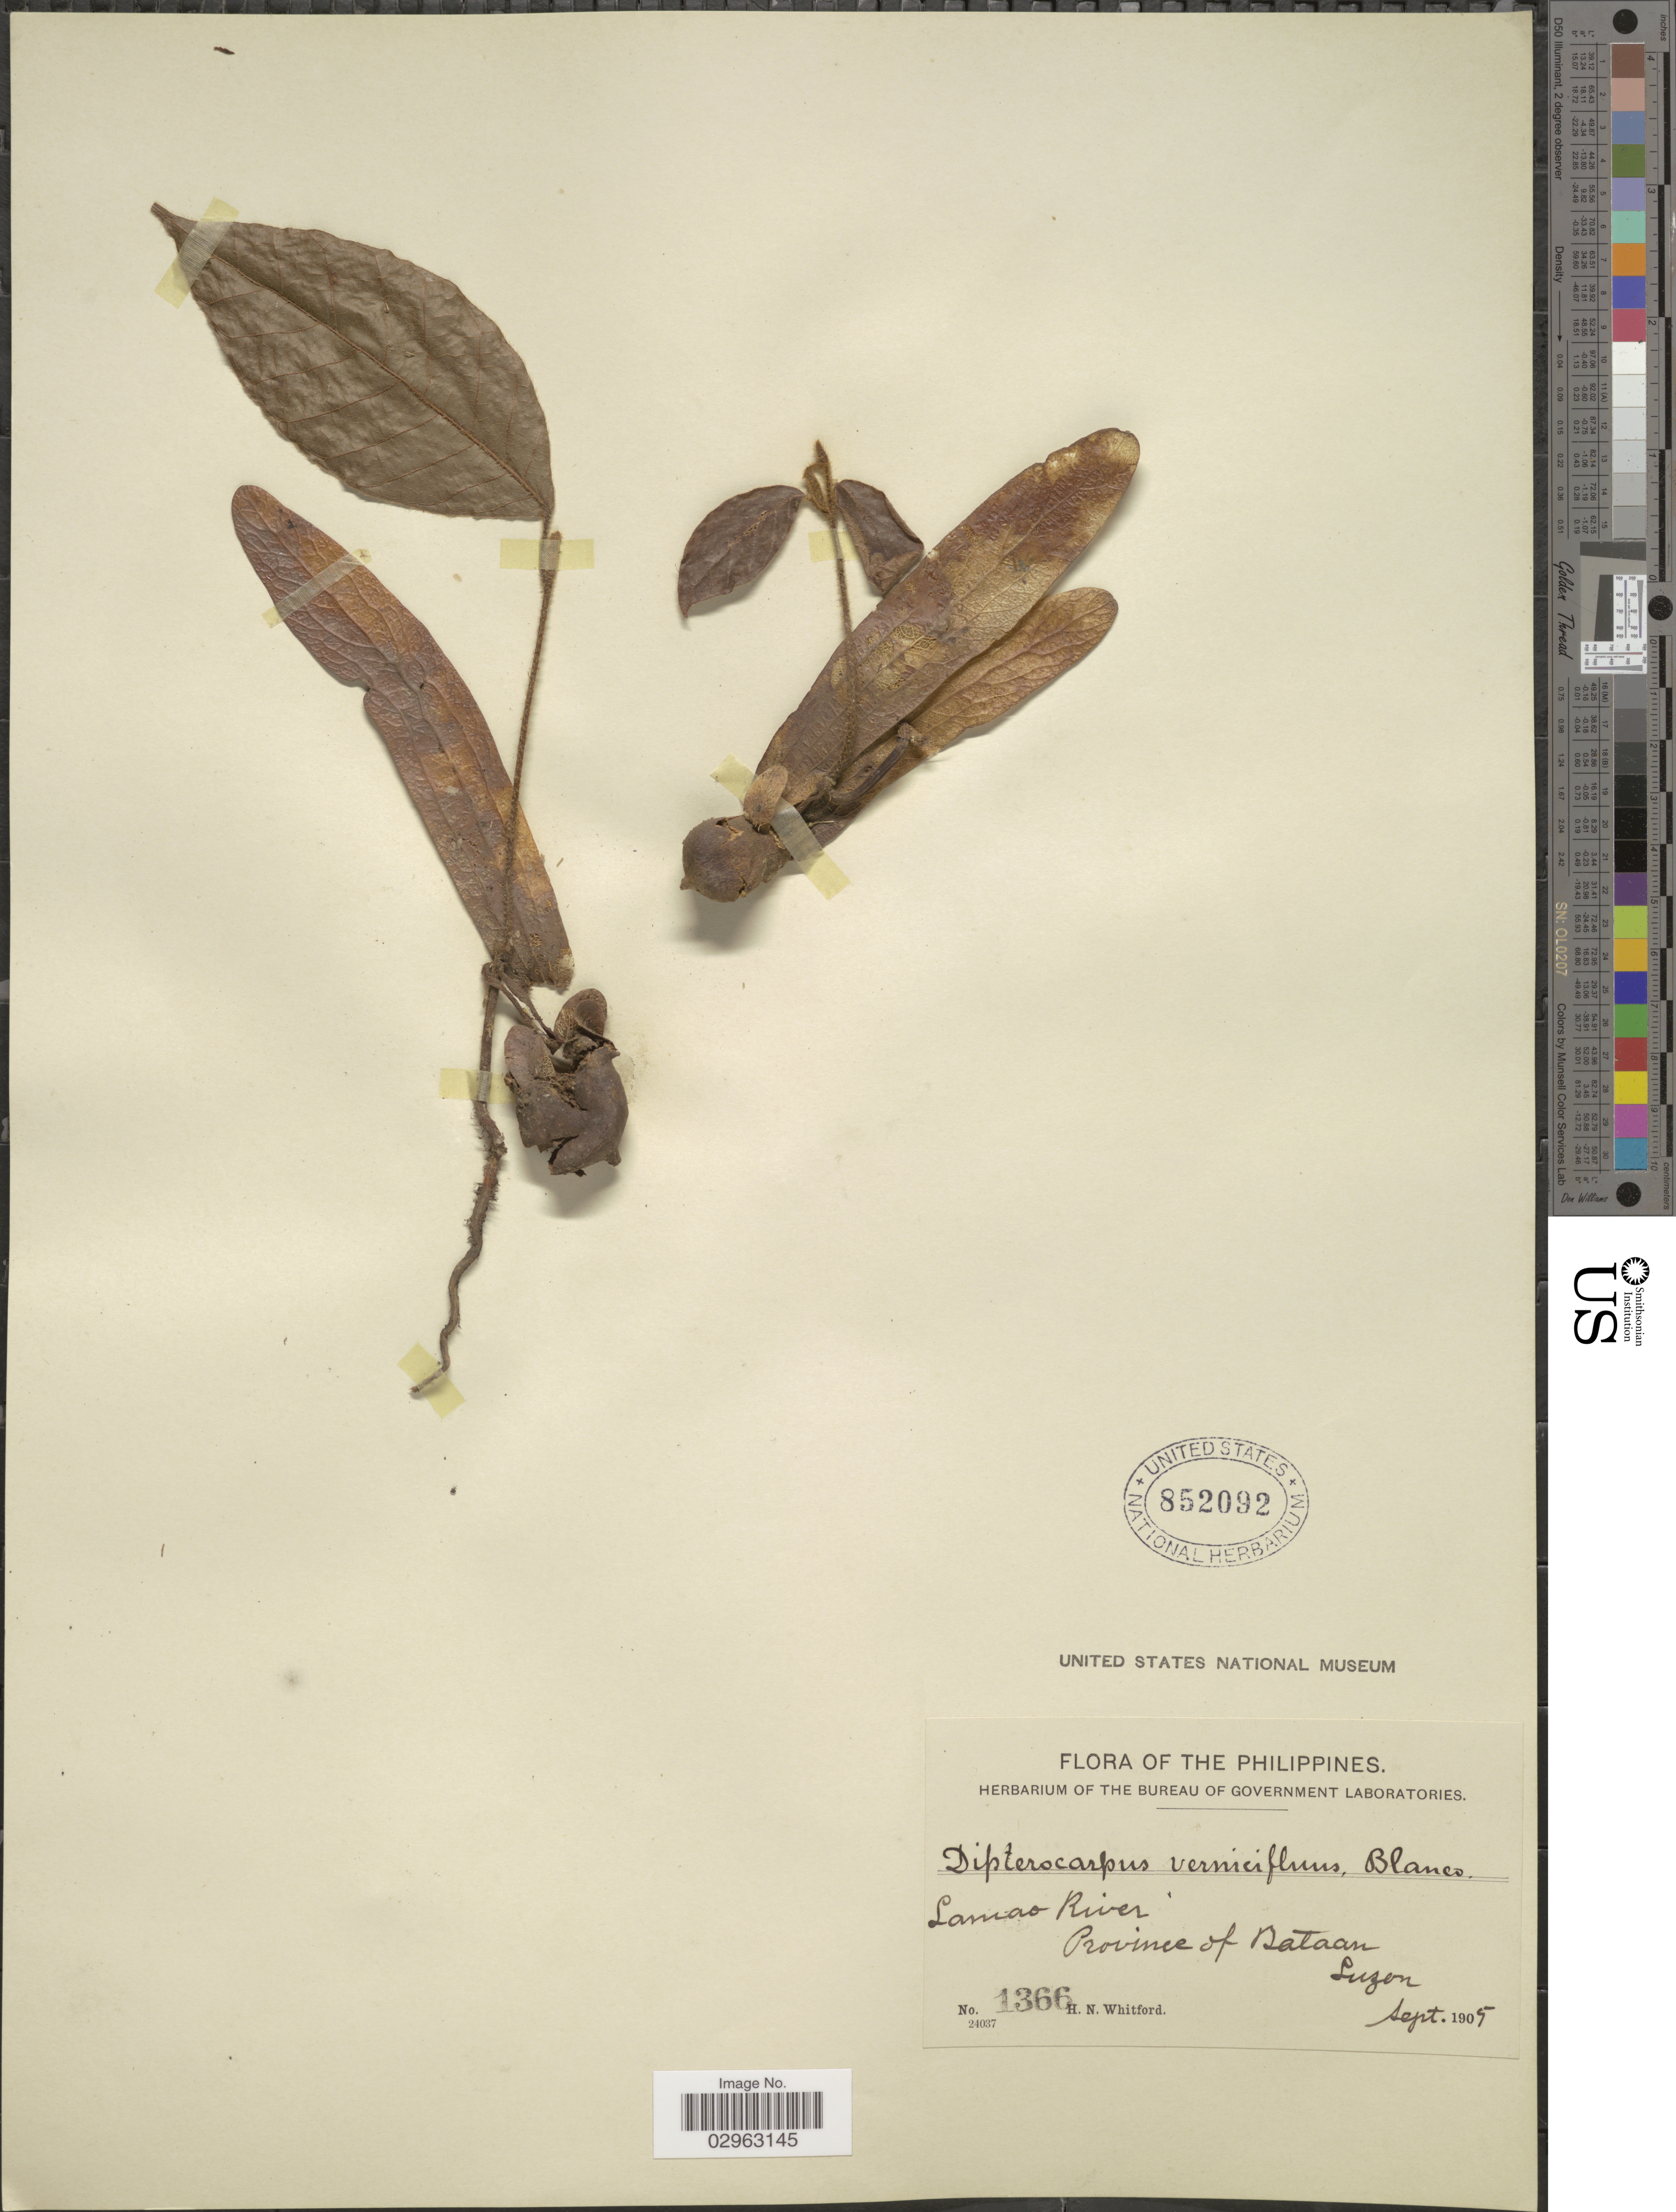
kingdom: Plantae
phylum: Tracheophyta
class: Magnoliopsida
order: Malvales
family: Dipterocarpaceae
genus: Dipterocarpus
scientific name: Dipterocarpus vernicifluus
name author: Blanco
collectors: H. N. Whitford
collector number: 1366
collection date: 1905-09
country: Philippines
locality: Lamao River, Province of Bataan, Luzon.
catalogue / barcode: US 852092